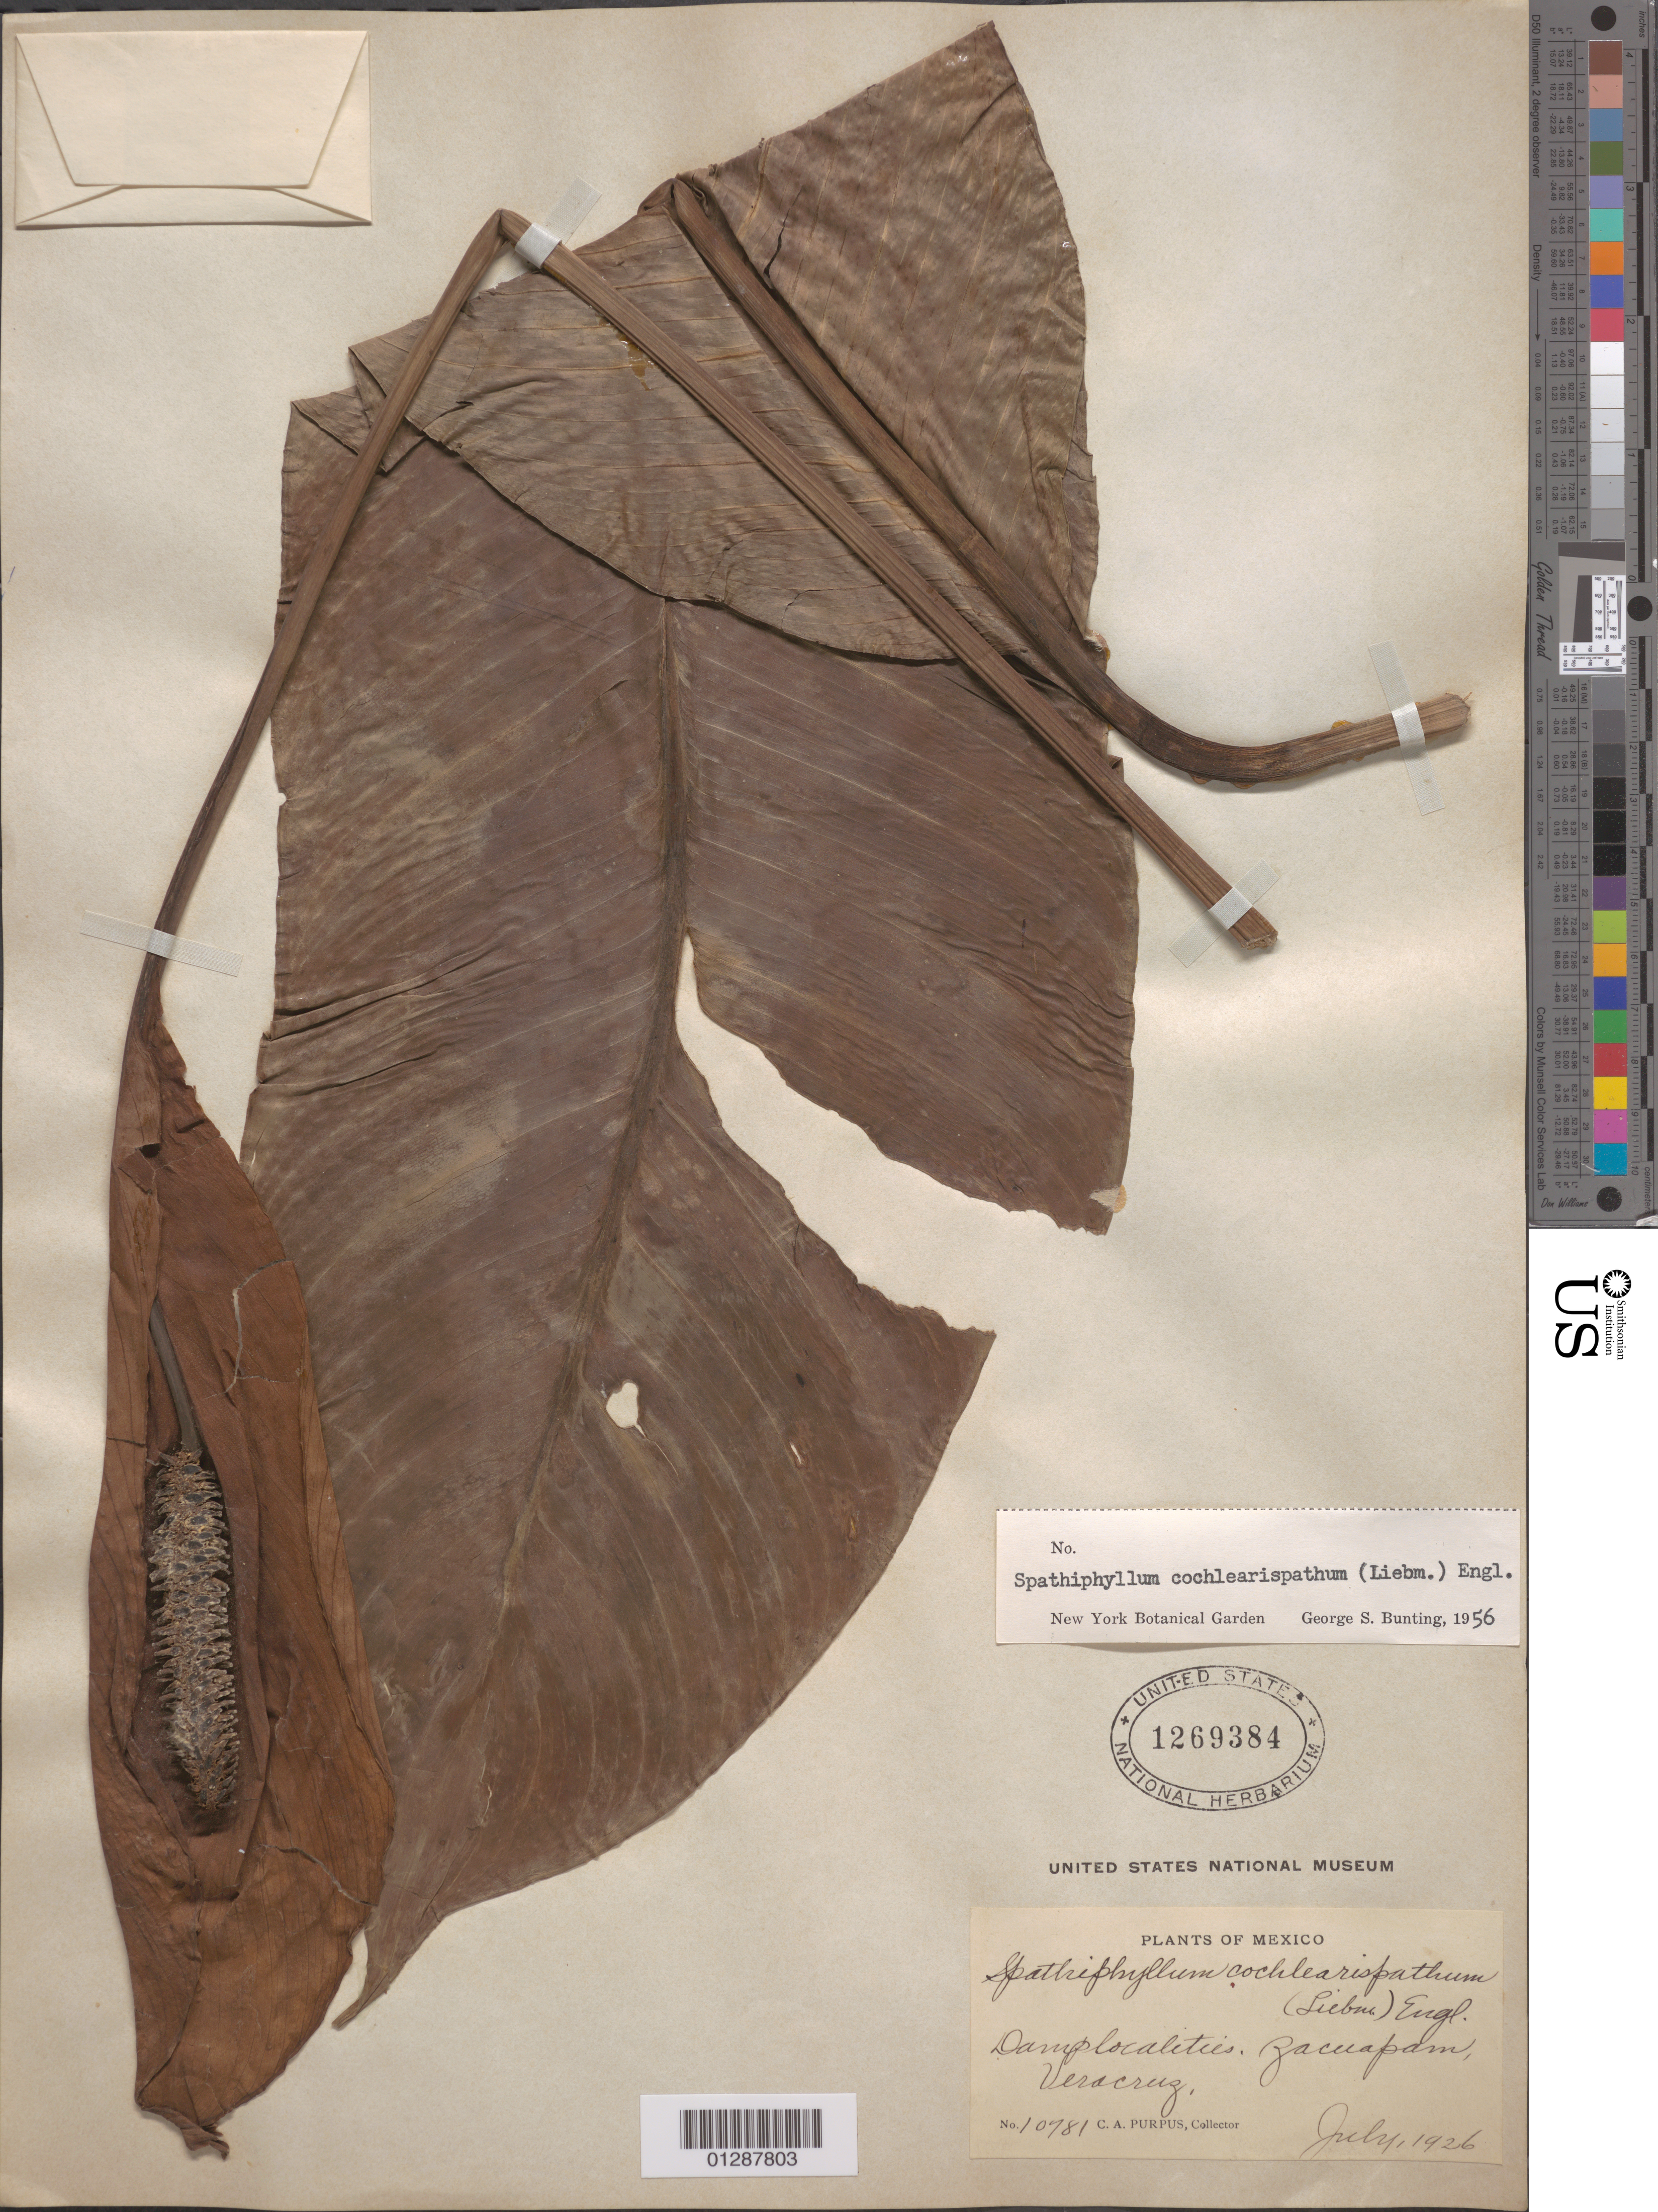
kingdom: Plantae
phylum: Tracheophyta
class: Liliopsida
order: Alismatales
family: Araceae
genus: Spathiphyllum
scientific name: Spathiphyllum cochlearispathum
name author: (Liebm.) Engl.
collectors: C. A. Purpus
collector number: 10781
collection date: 1926-07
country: Mexico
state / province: Veracruz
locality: Damp localities, Zacuapam, Veracruz.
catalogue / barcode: US 1269384